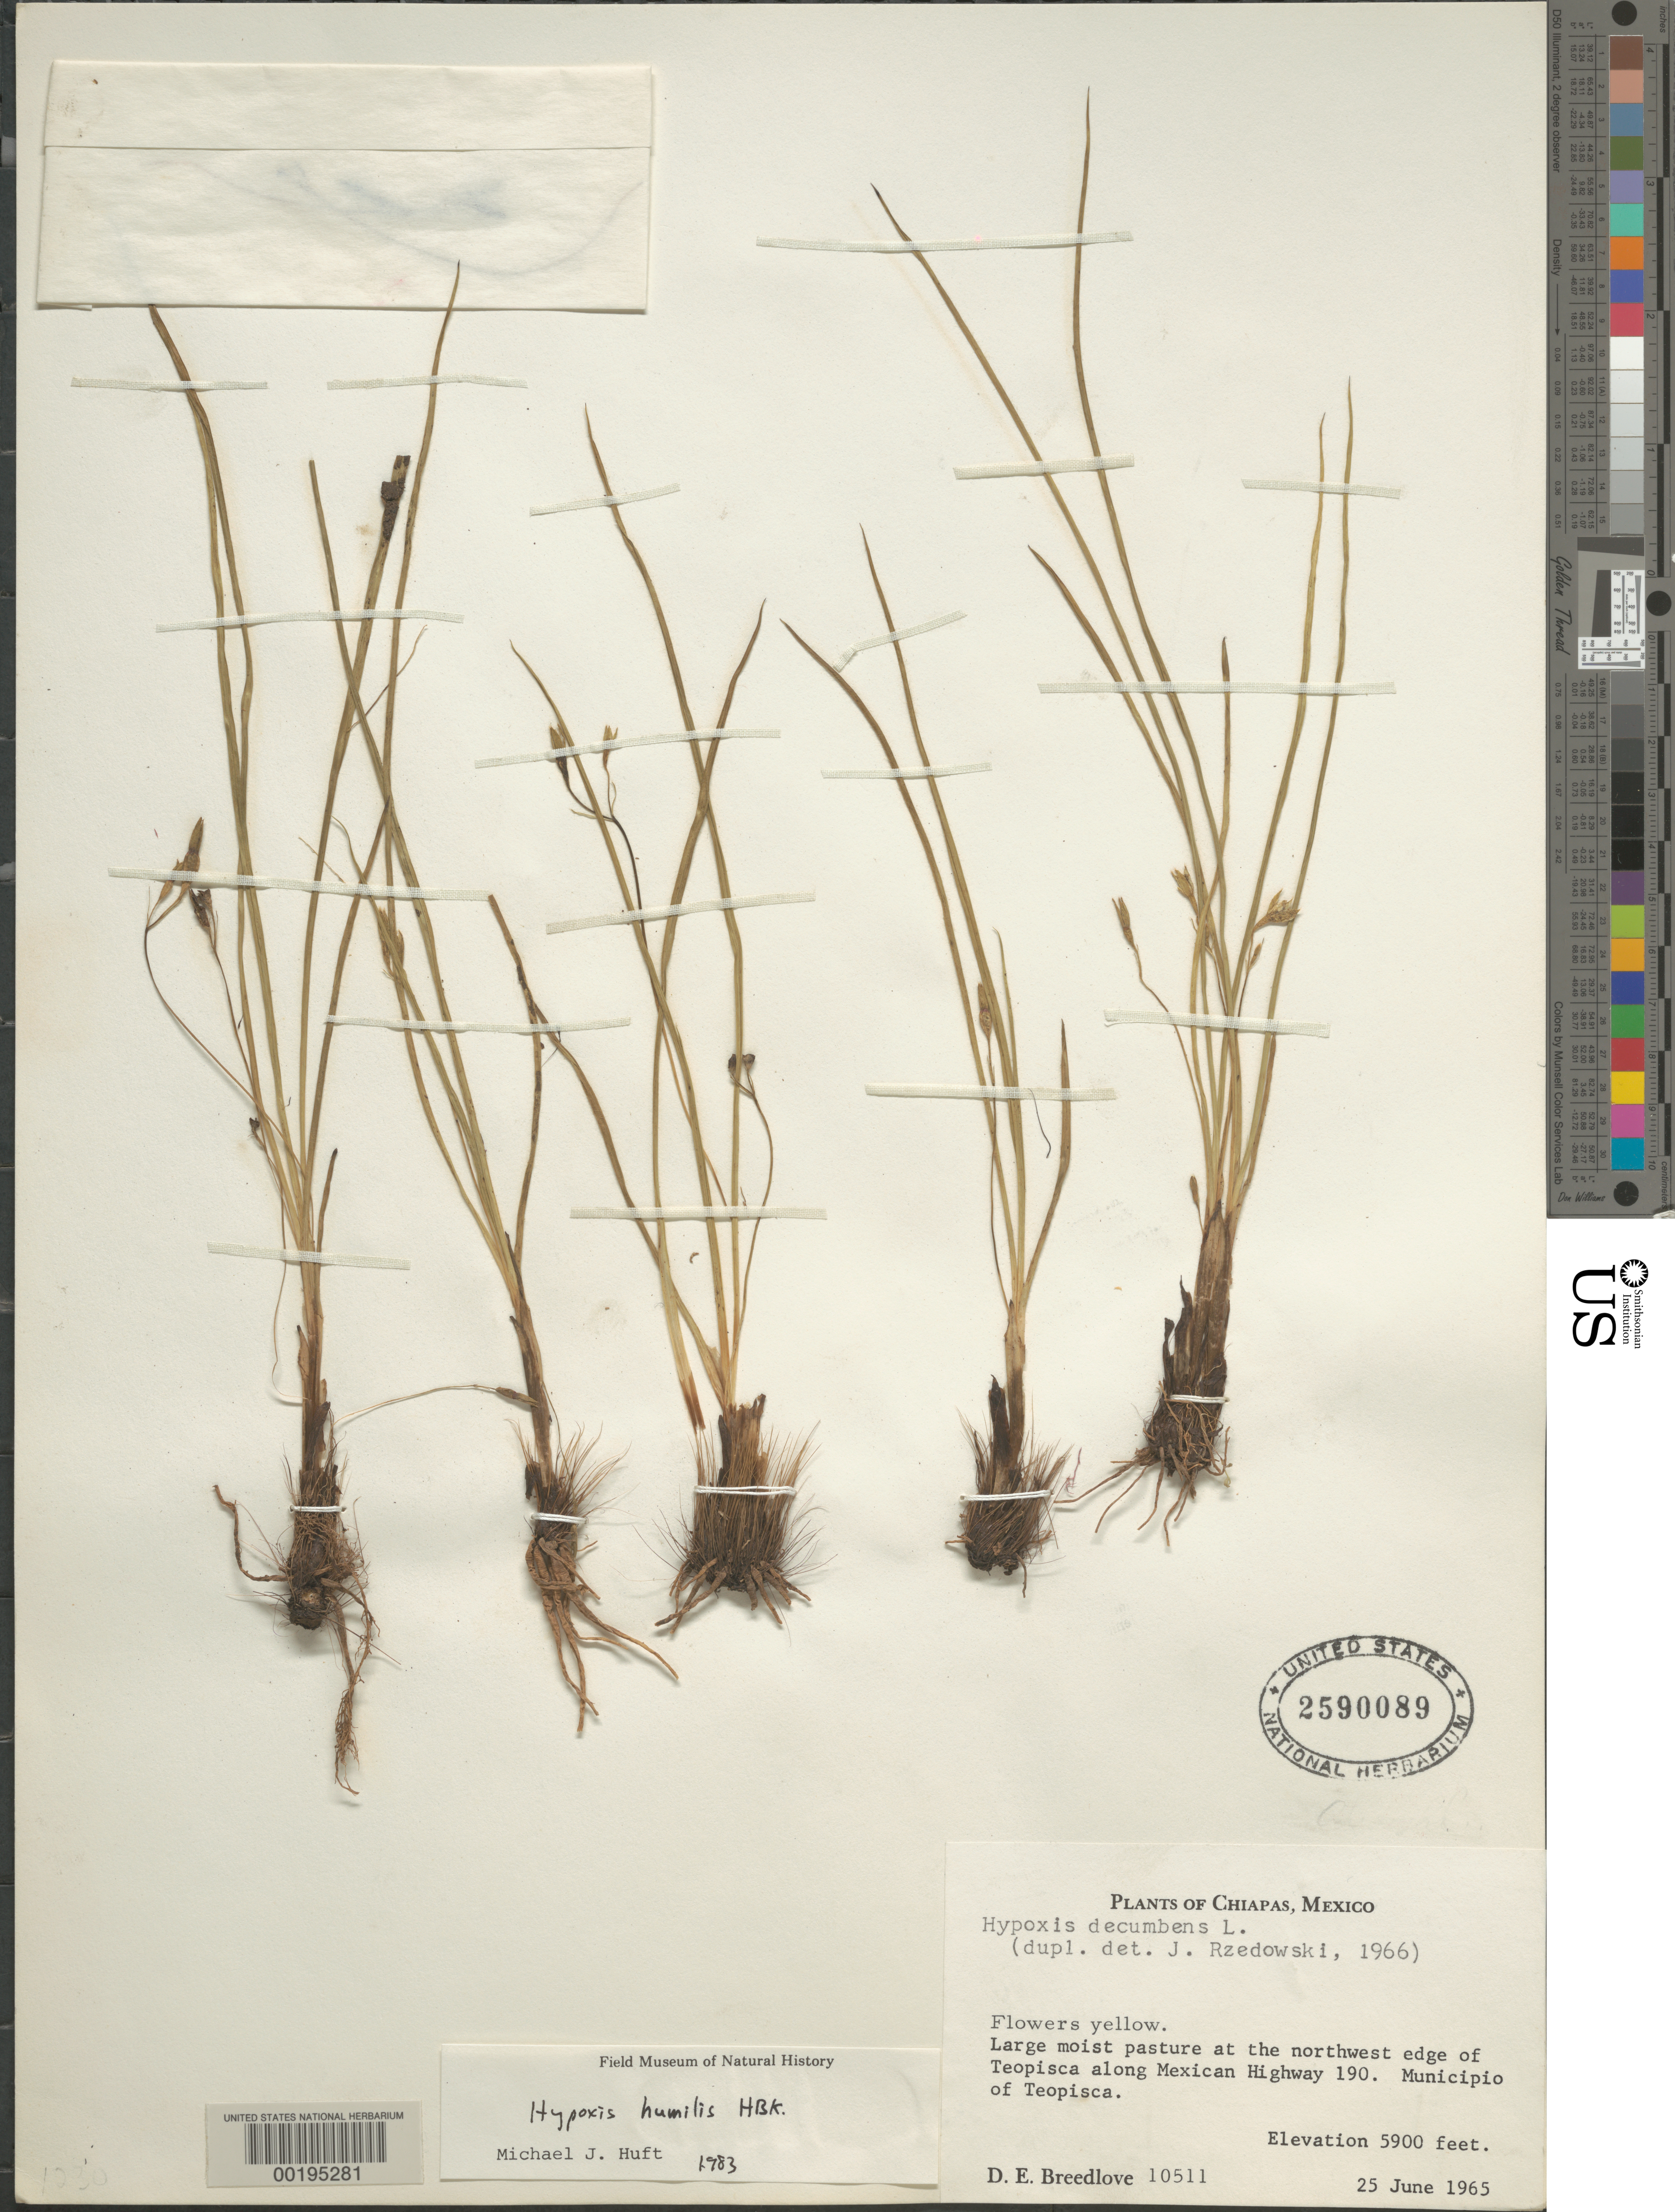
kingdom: Plantae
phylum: Tracheophyta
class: Liliopsida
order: Asparagales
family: Hypoxidaceae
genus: Hypoxis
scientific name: Hypoxis fibrata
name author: Brackett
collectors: D. E. Breedlove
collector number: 10511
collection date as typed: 25 Jun 1965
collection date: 1965-06-25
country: Mexico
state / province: Chiapas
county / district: Teopisca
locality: Pasture at NW edge of Teopisca along Mexican highway 190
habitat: Large moist pasture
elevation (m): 1798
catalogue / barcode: US 2590089